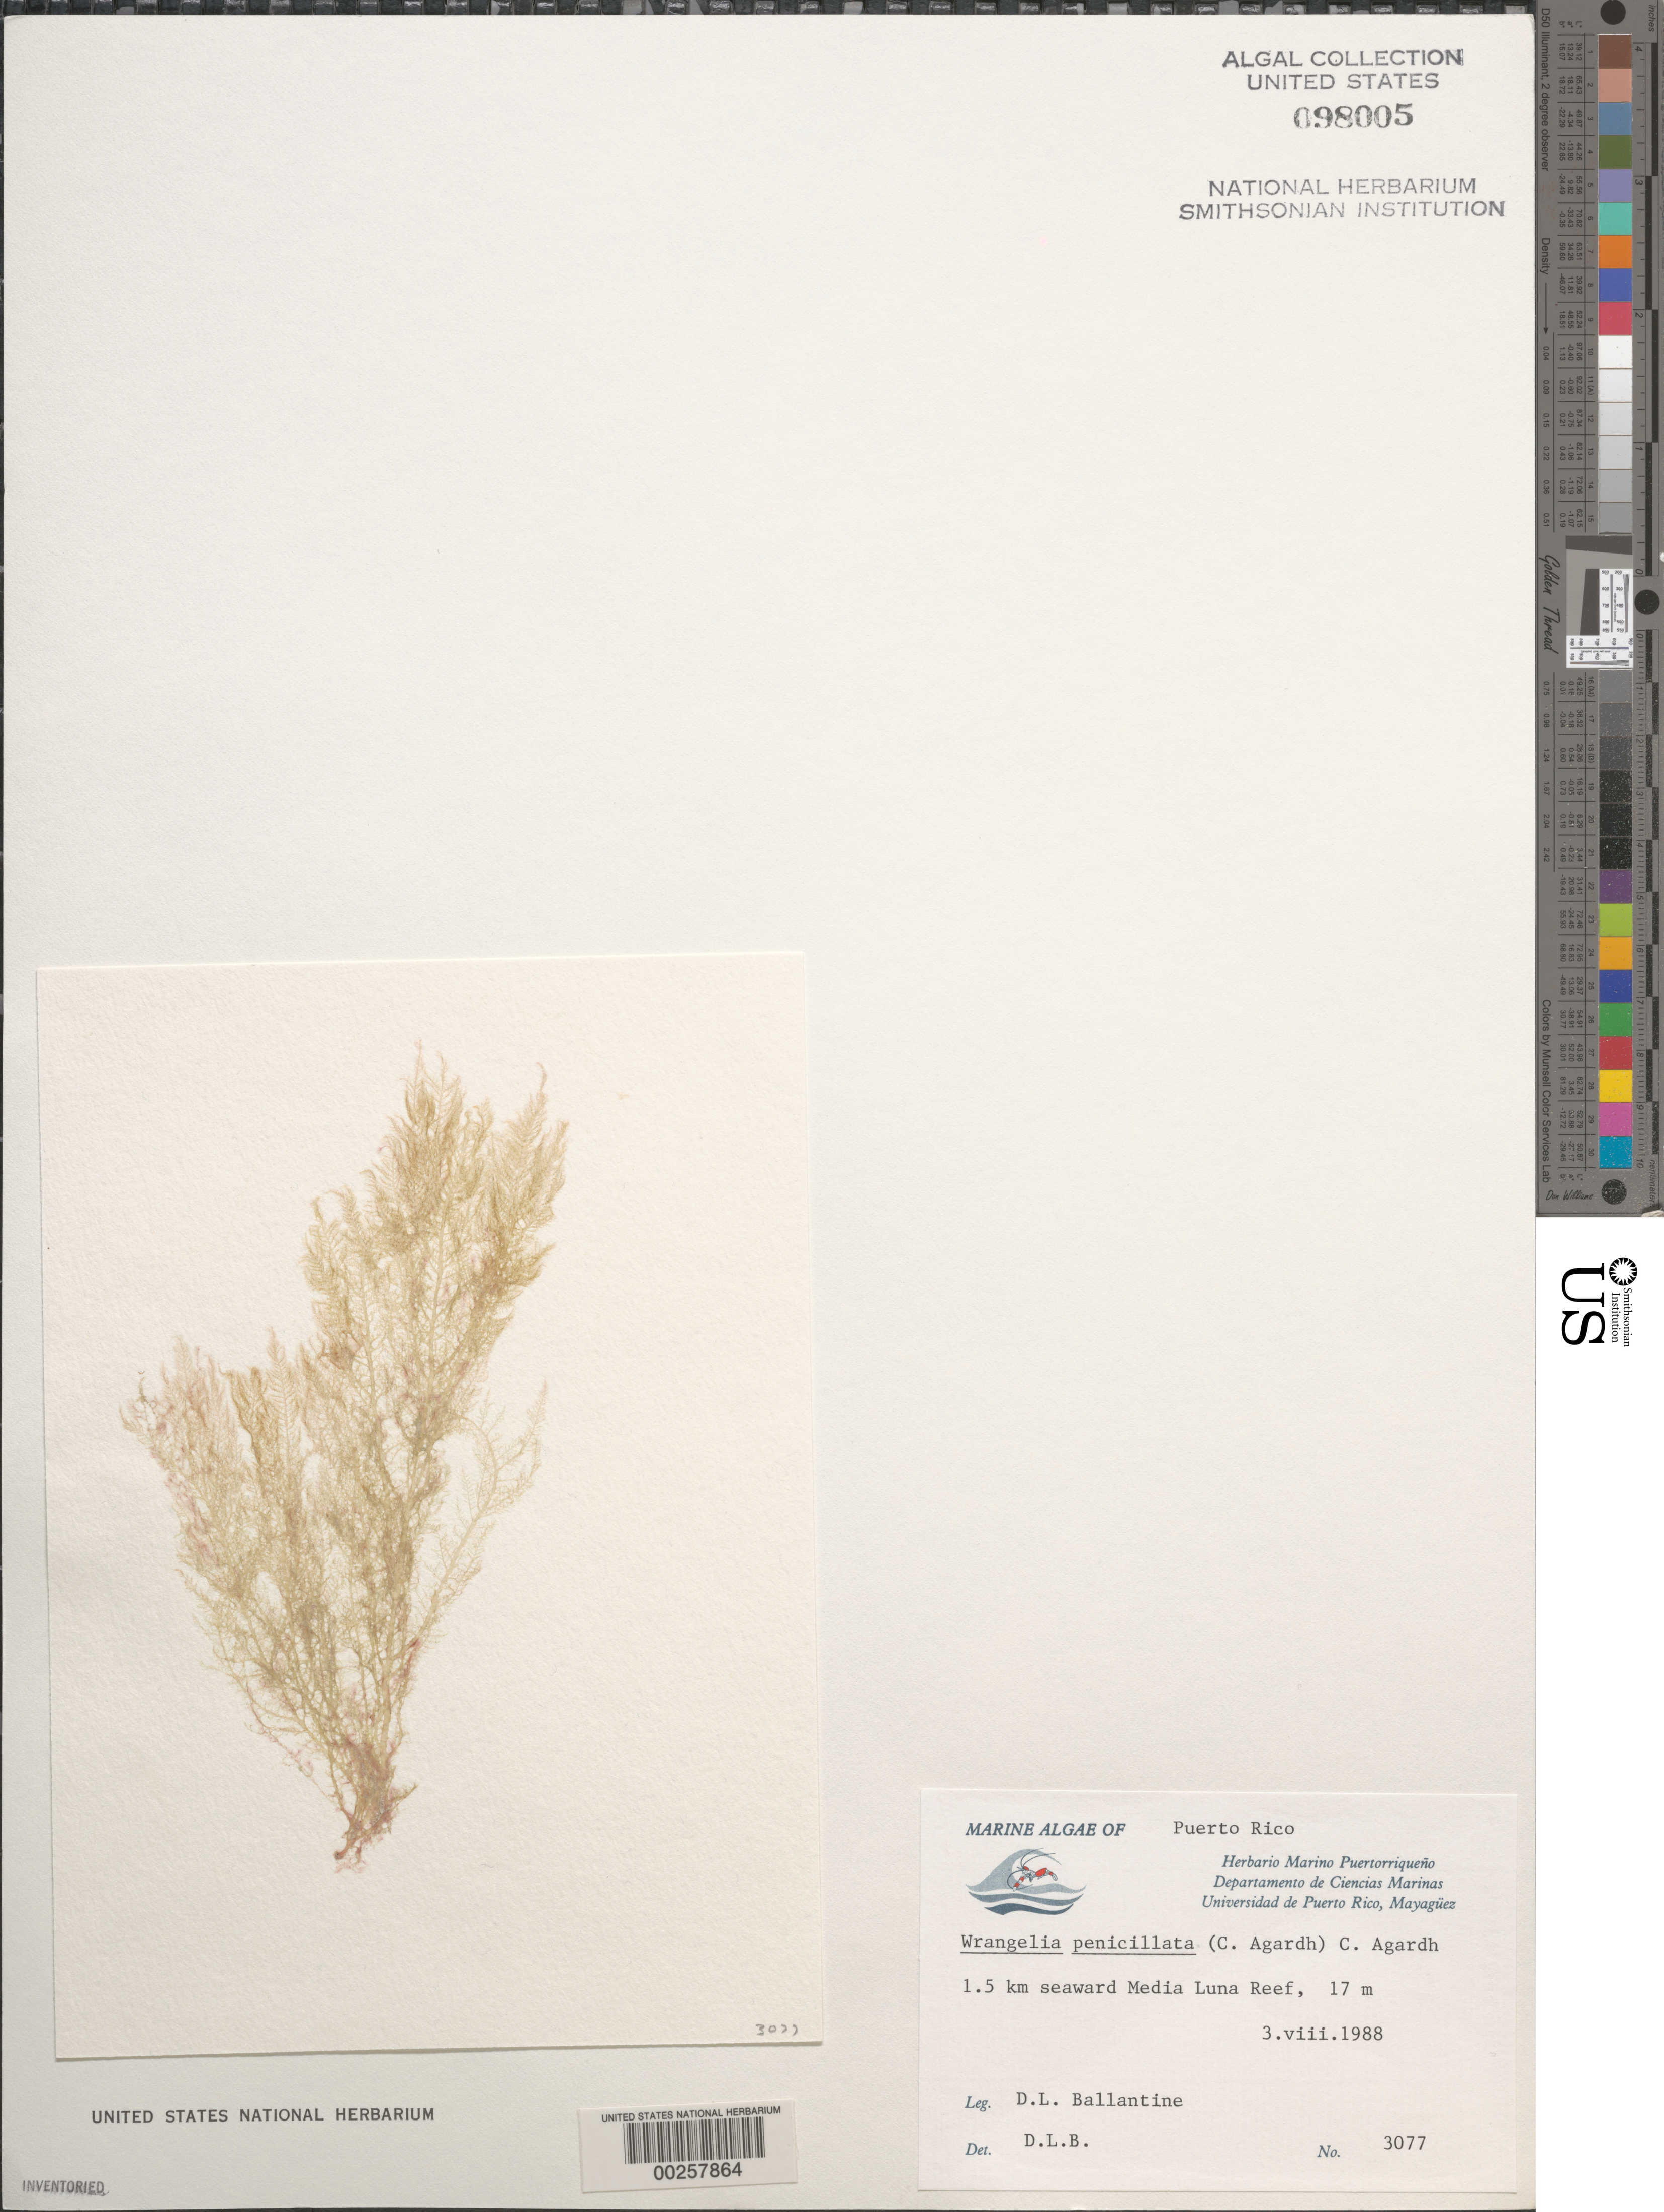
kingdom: Plantae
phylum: Rhodophyta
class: Florideophyceae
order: Ceramiales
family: Wrangeliaceae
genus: Wrangelia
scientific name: Wrangelia penicillata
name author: (C. Agardh) C. Agardh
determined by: Ballantine, D. L.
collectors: D.L. Ballantine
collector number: DLB 3077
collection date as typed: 03 Aug 1988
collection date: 1988-08-03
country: Puerto Rico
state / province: Lajas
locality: Media Luna Reef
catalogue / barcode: US 98005